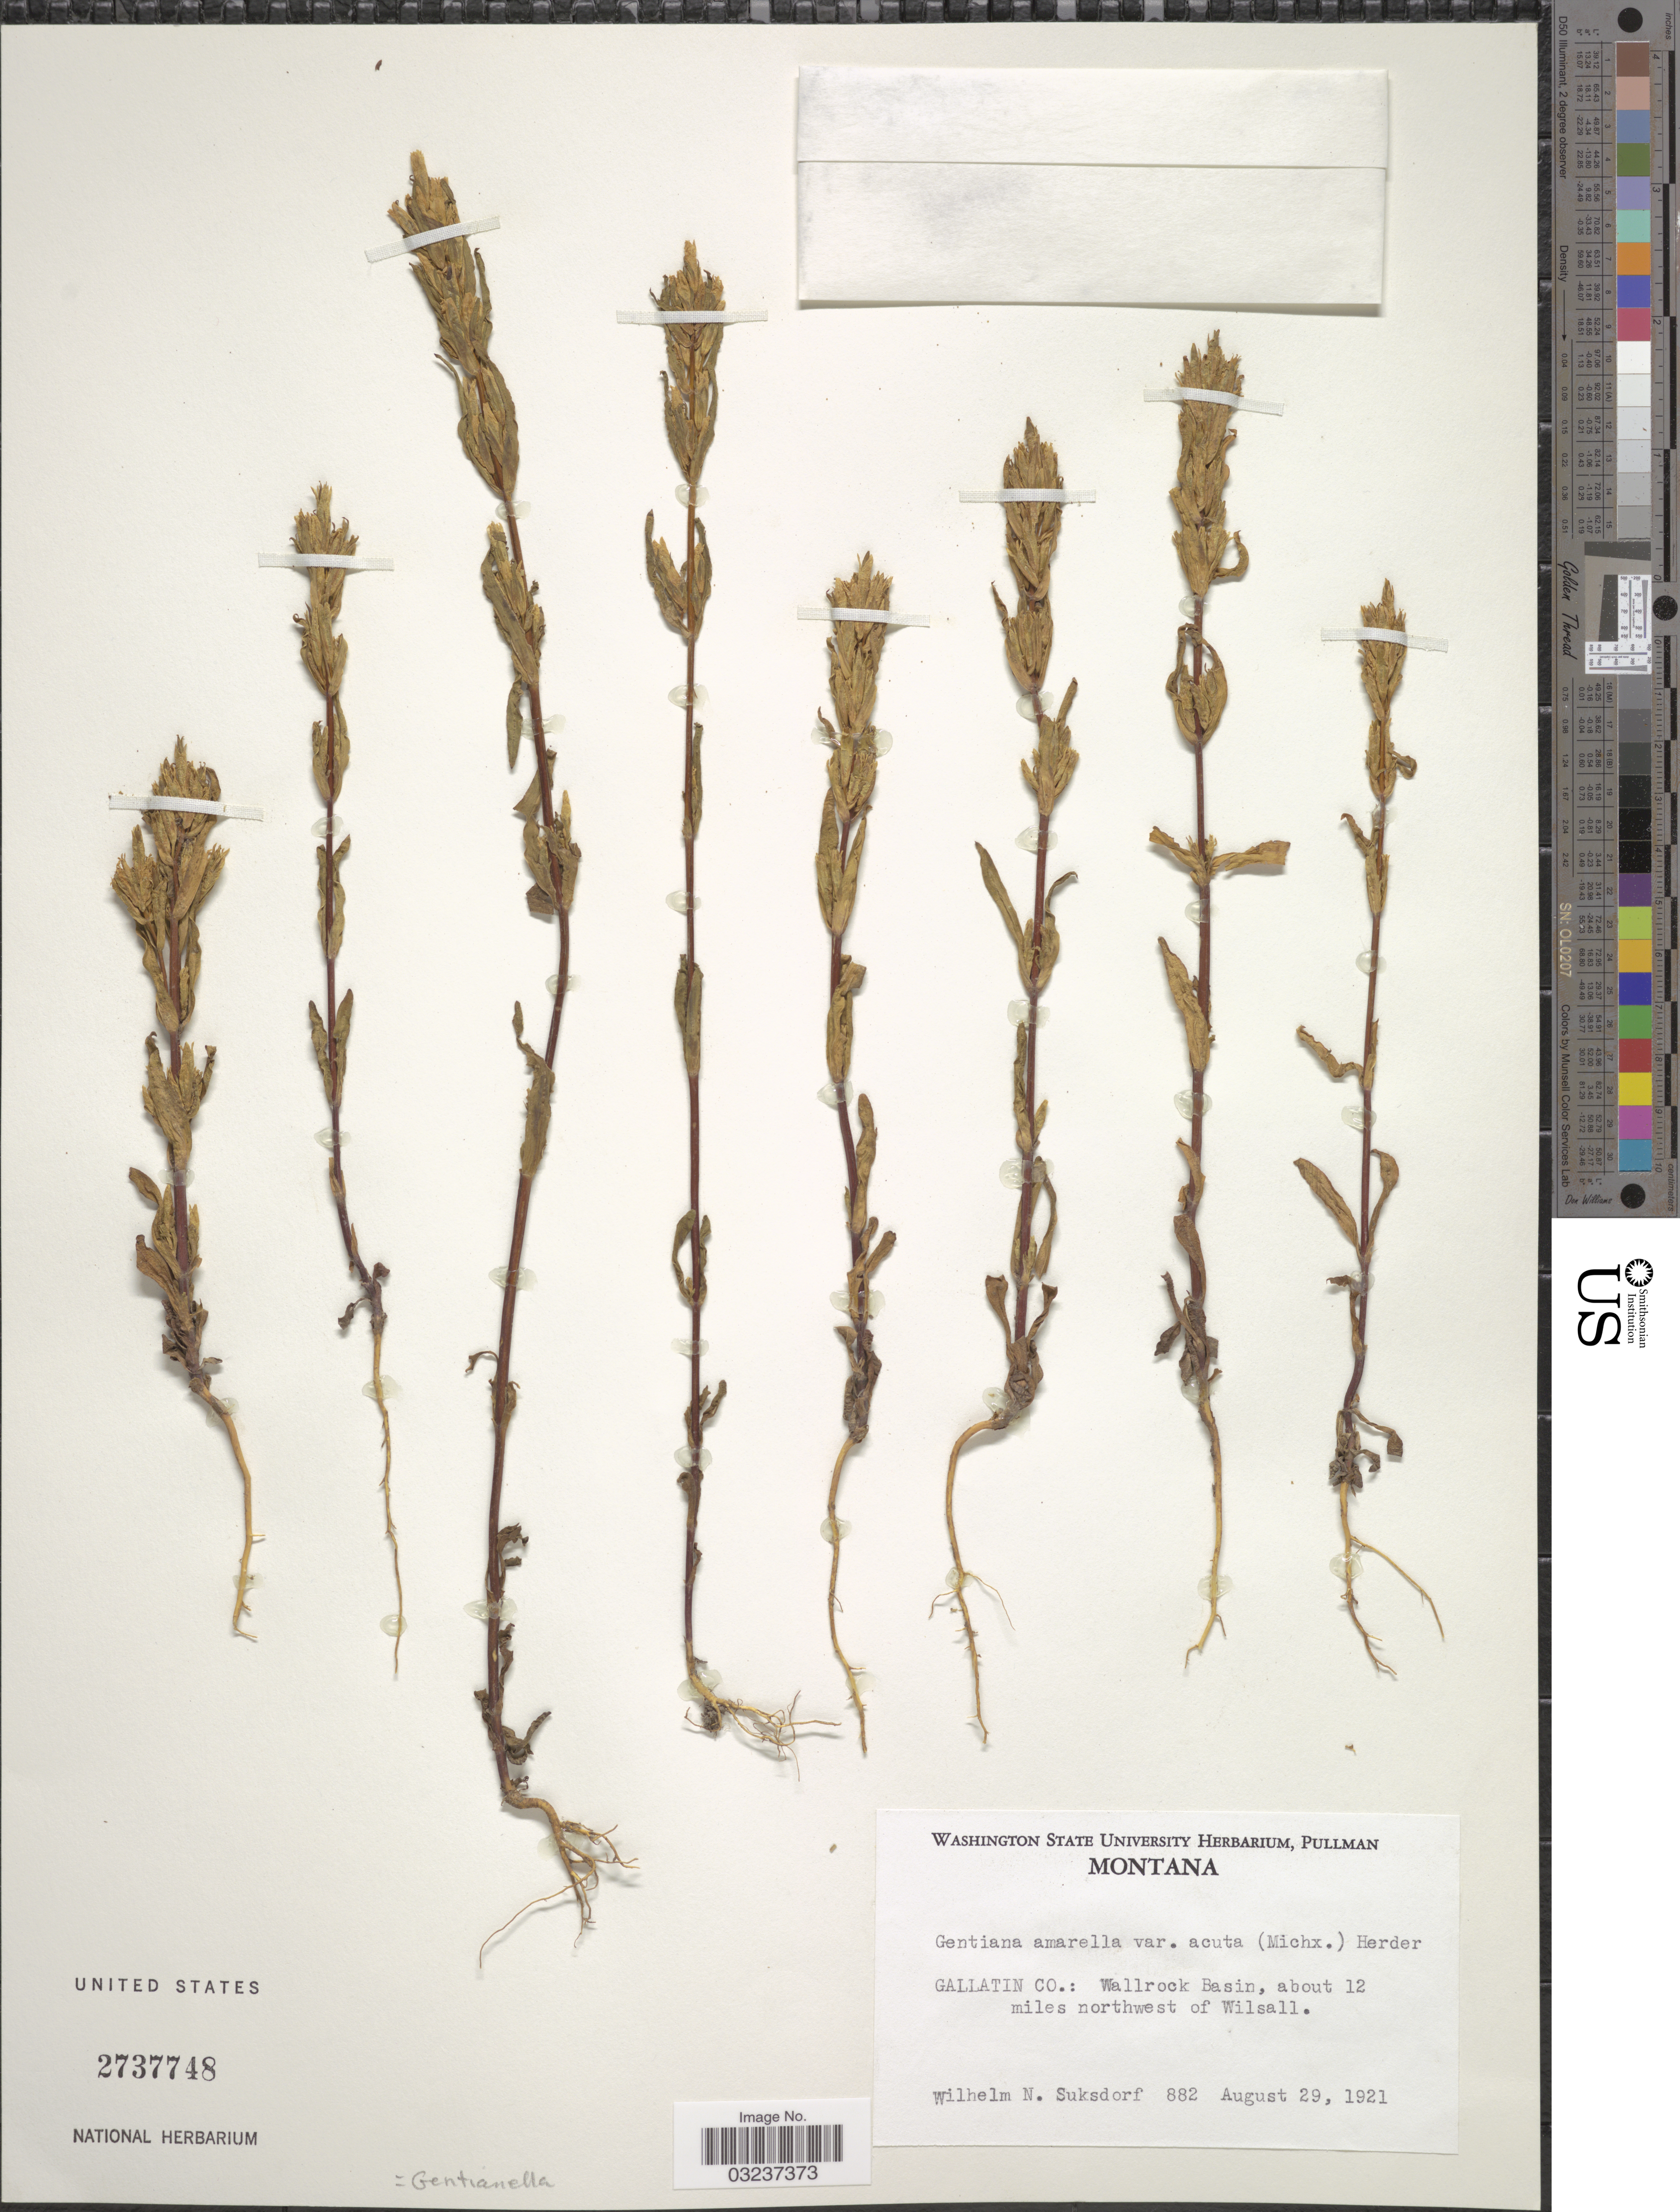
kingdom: Plantae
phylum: Tracheophyta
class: Magnoliopsida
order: Gentianales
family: Gentianaceae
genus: Gentianella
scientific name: Gentianella amarella subsp. acuta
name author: (Michx.) J.M. Gillett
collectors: W. N. Suksdorf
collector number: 882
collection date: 1921-08-29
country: United States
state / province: Montana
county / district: Gallatin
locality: Wallrock Basin, about 12 miles NW of Wilsall.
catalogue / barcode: US 2737748